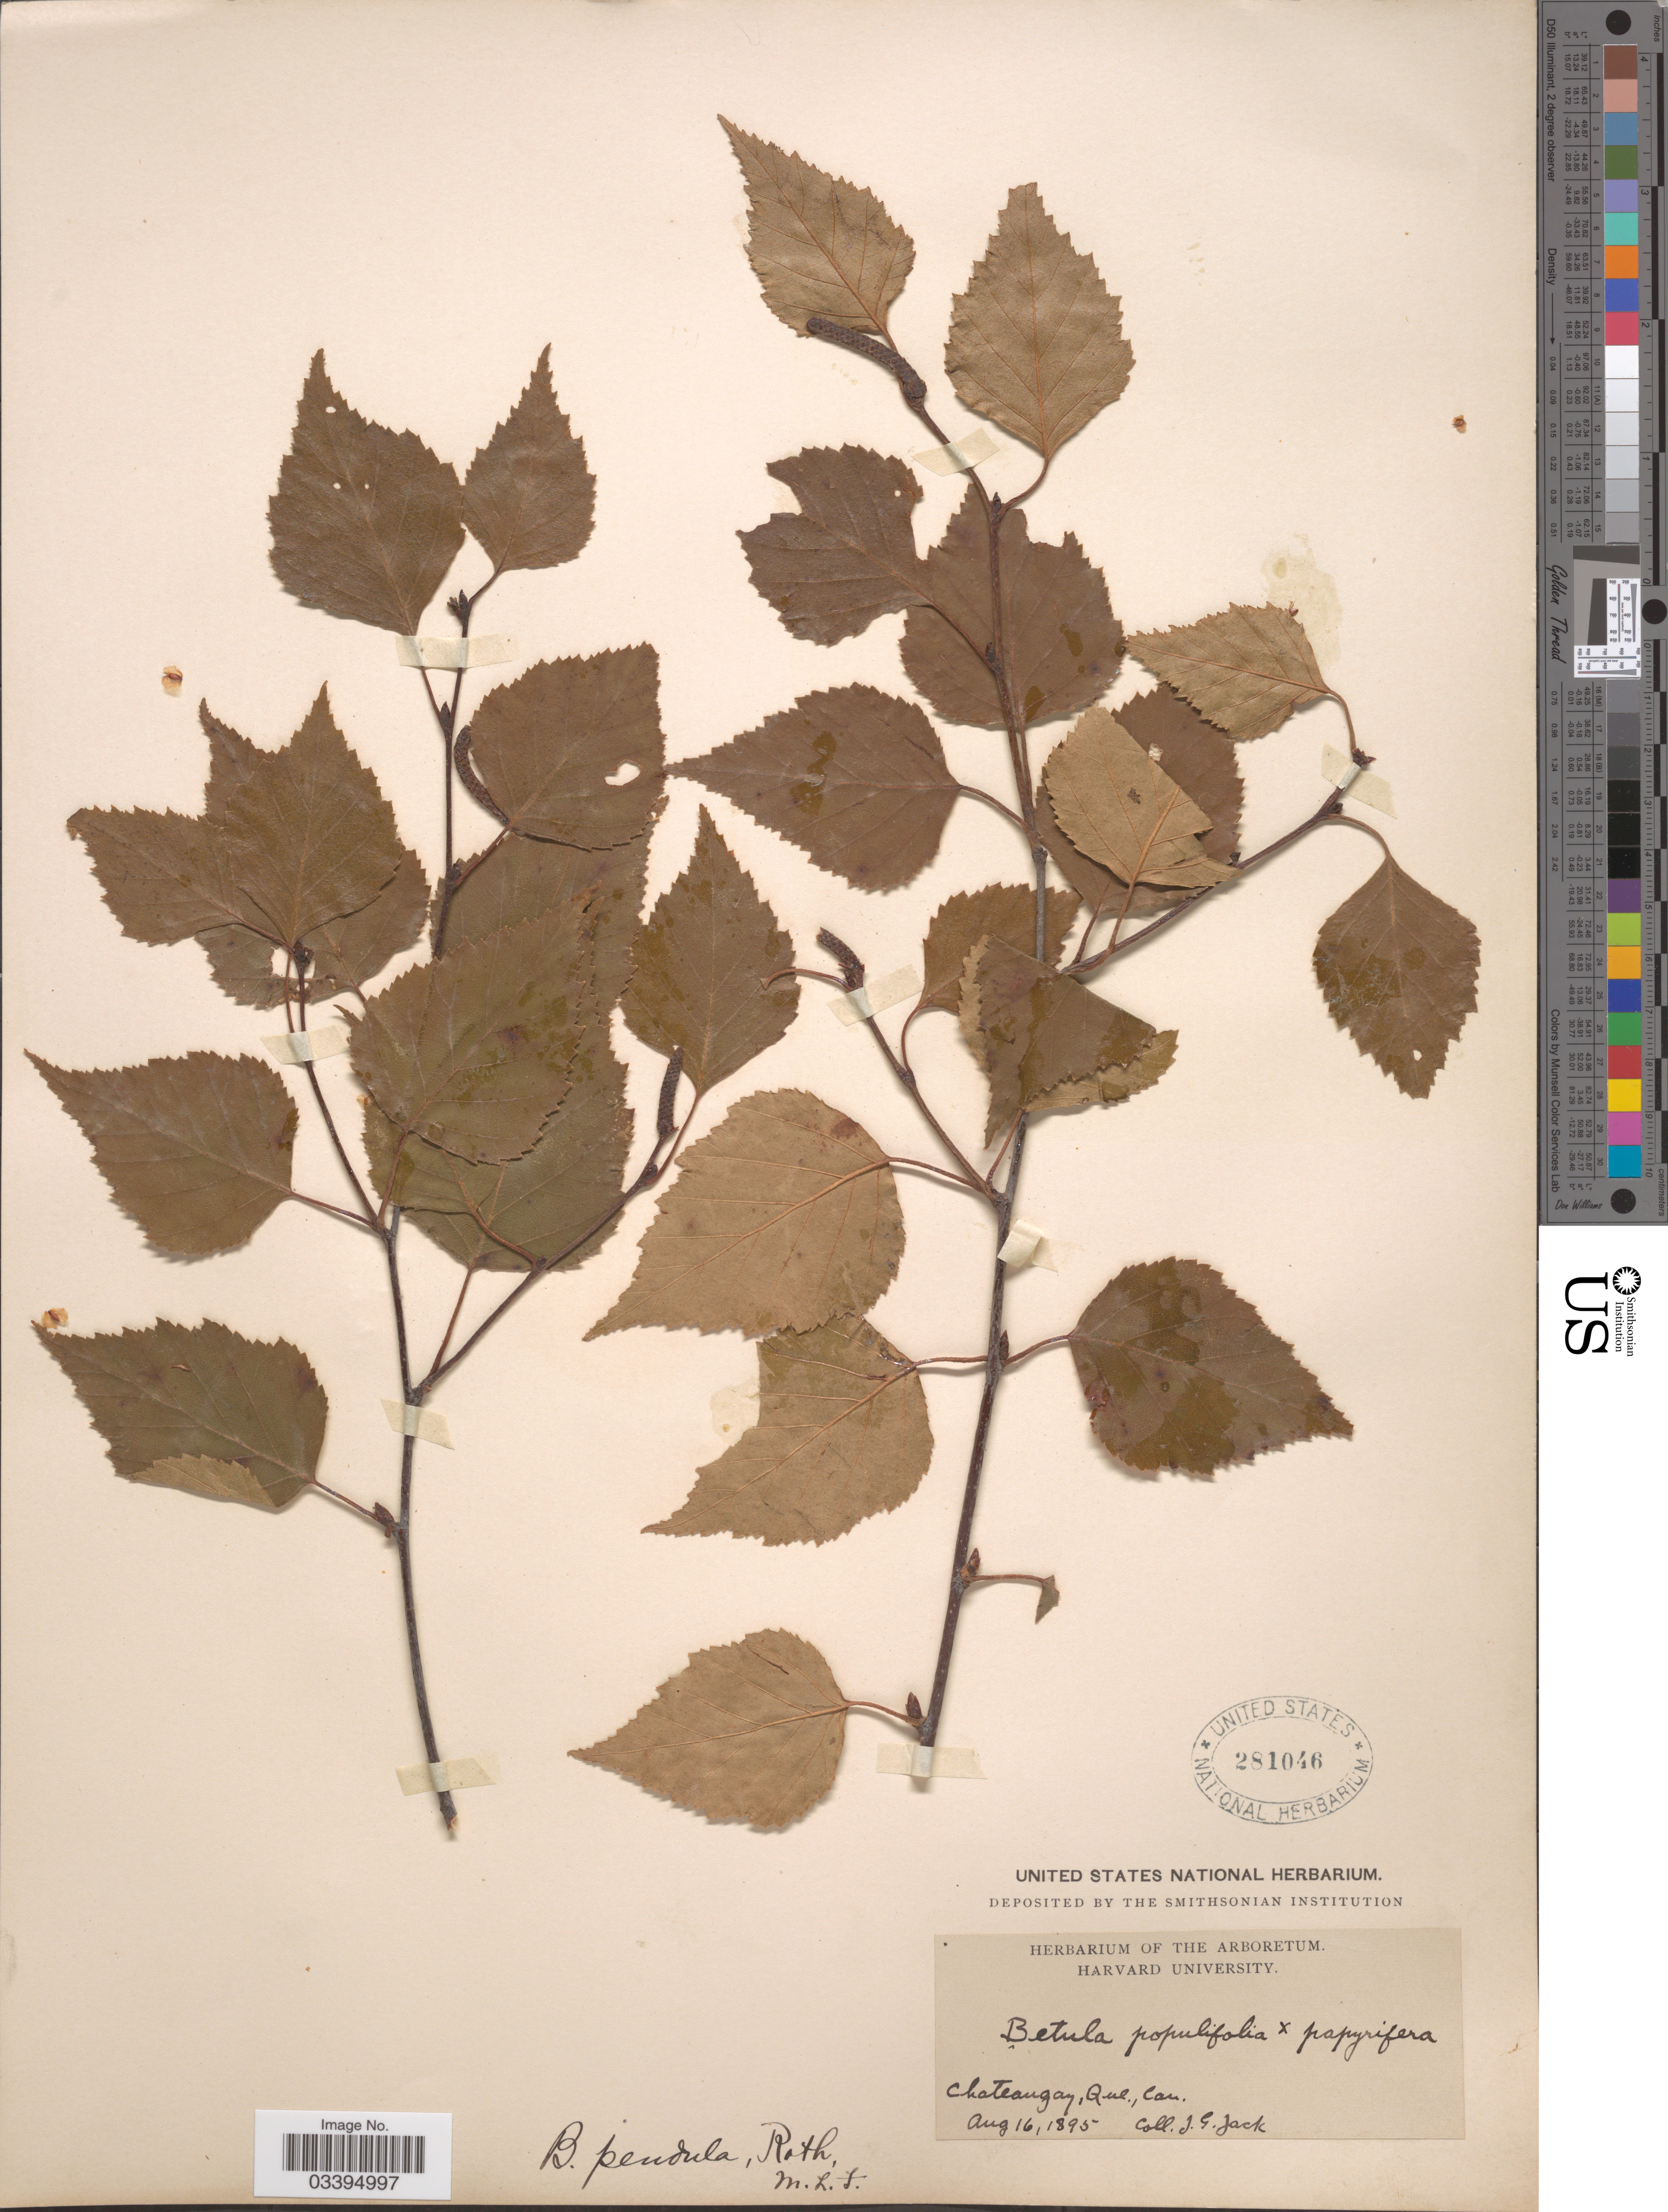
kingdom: Plantae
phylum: Tracheophyta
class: Magnoliopsida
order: Fagales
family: Betulaceae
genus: Betula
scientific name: Betula caerulea-grandis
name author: Blanch.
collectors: J. G. Jack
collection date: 1895-08-16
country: Canada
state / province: Quebec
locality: Chateaugay, Que.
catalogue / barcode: US 281046